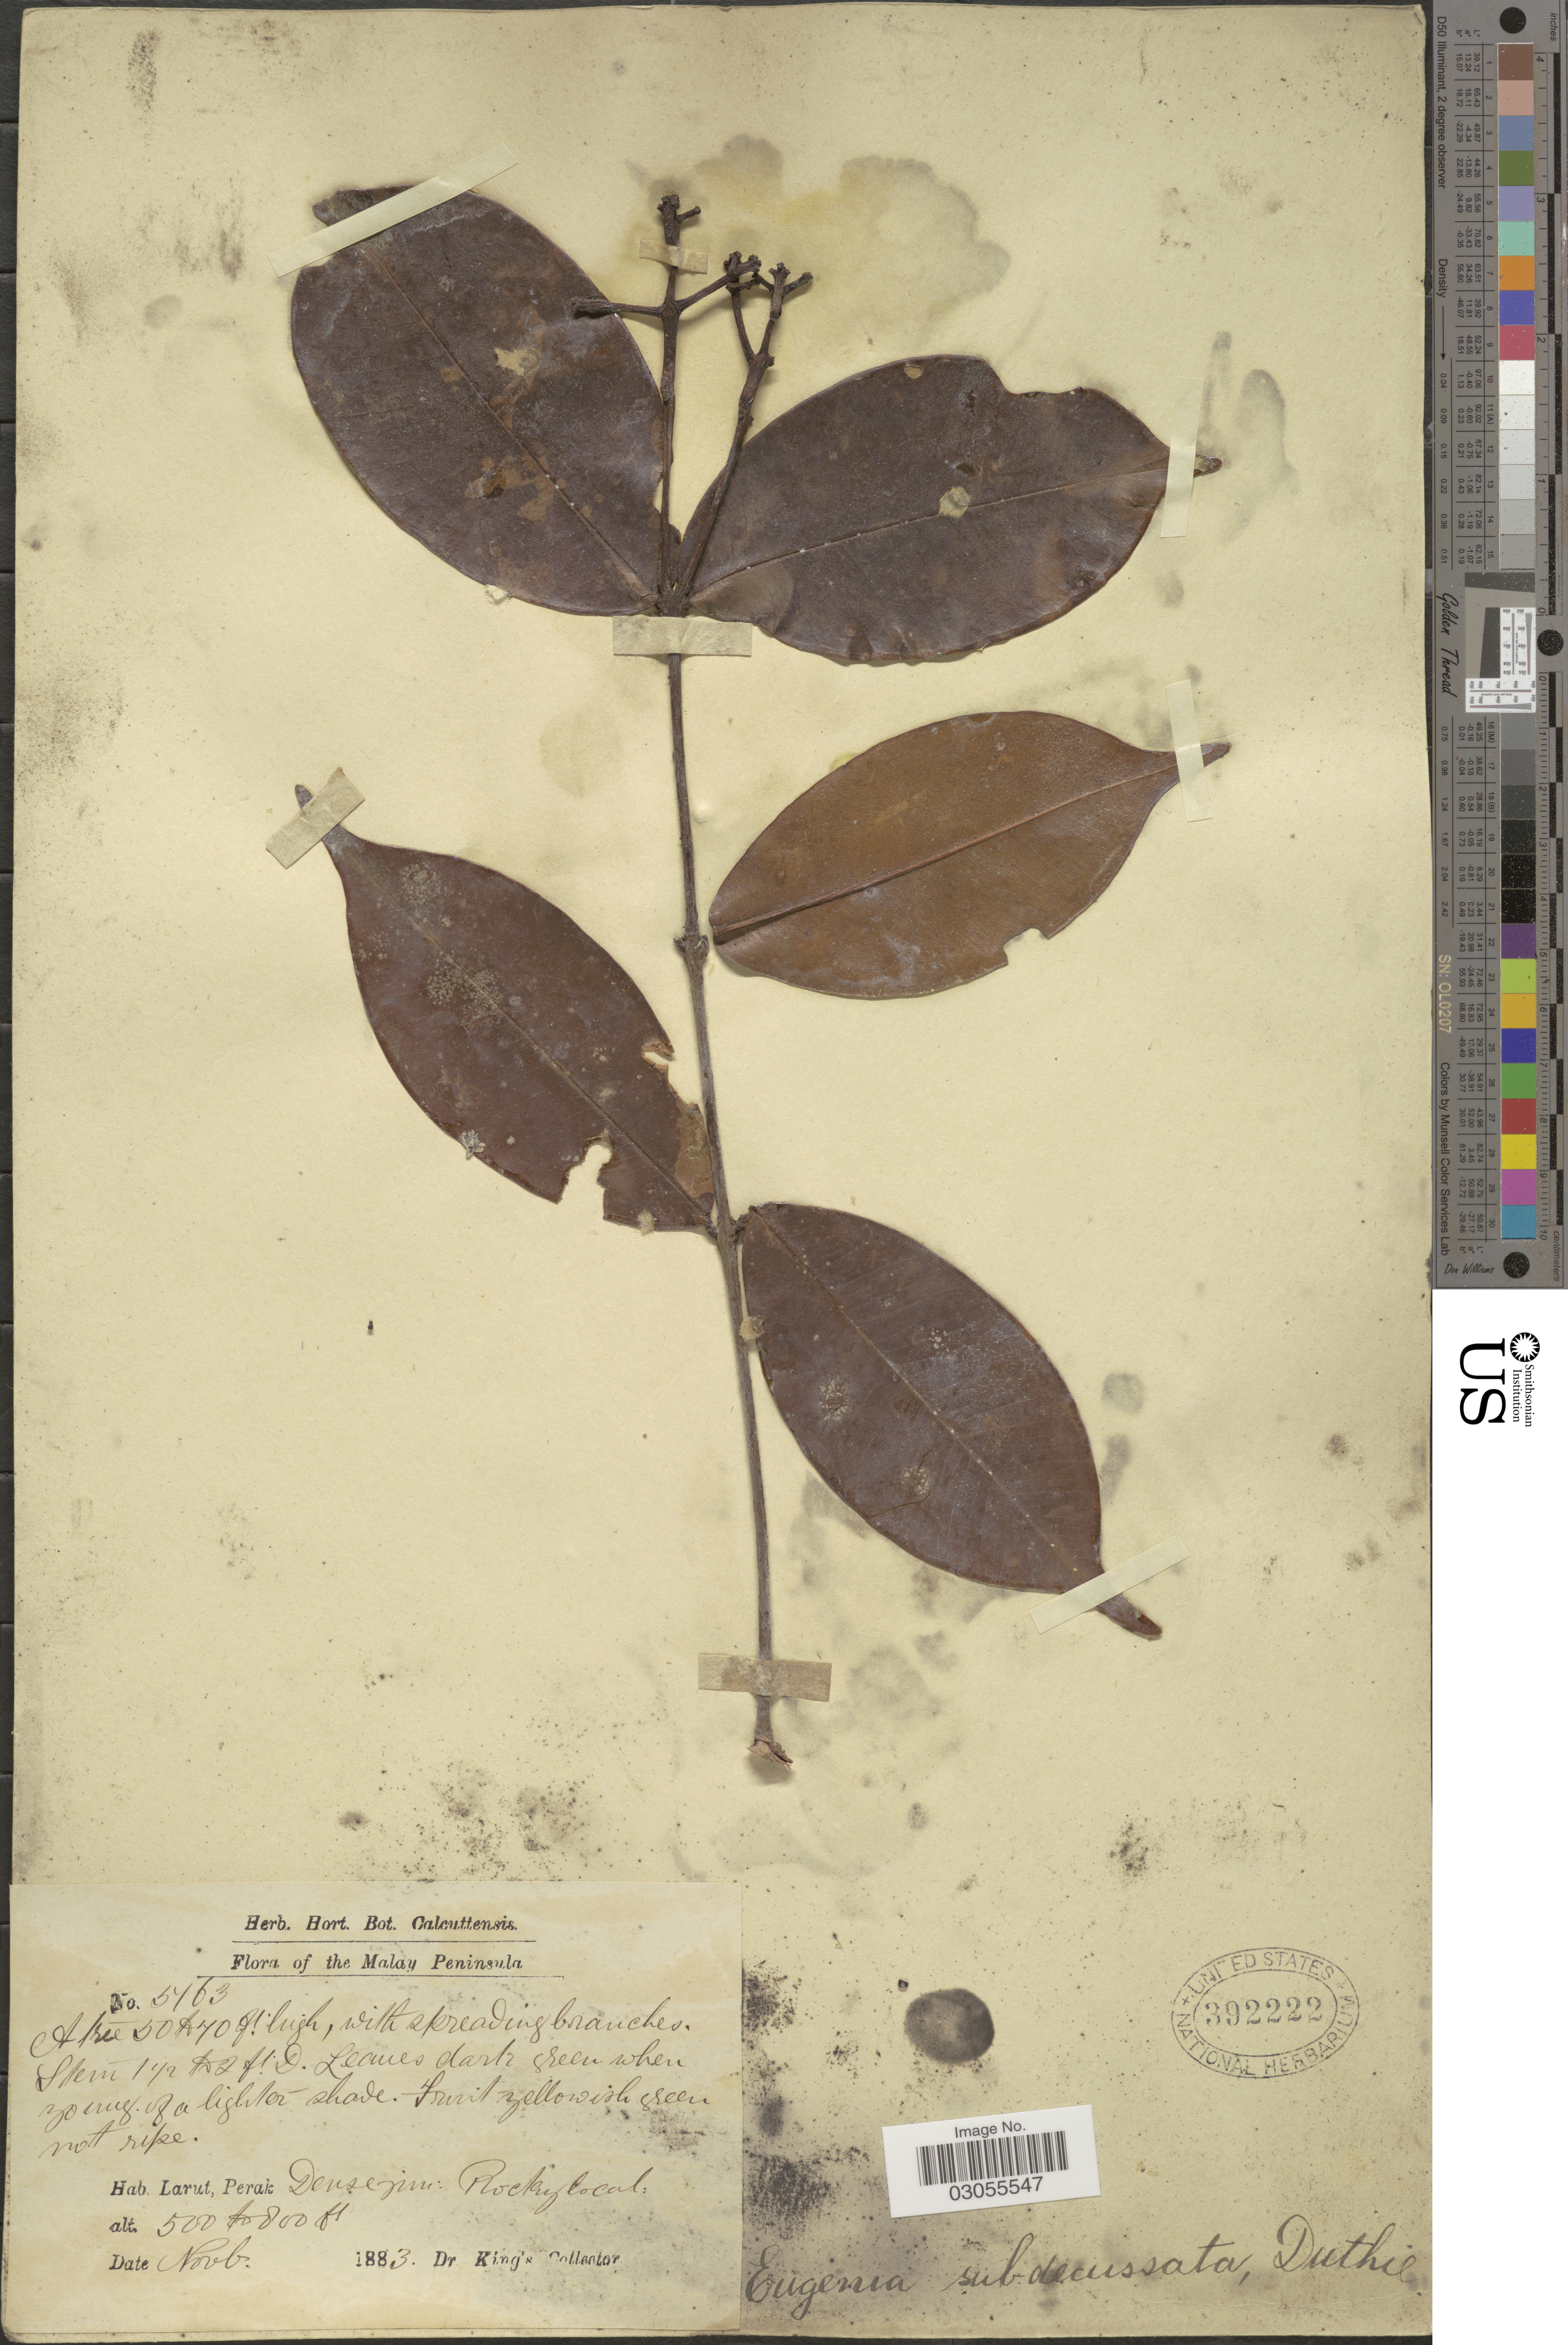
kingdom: Plantae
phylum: Tracheophyta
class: Magnoliopsida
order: Myrtales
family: Myrtaceae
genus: Syzygium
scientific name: Syzygium subdecussatum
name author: (Duthie) I.M. Turner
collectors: Dr. King's collector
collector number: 5163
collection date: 1883-11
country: Malaysia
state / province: Perak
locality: Malay Peninsula. Larut.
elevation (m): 152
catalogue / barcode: US 392222